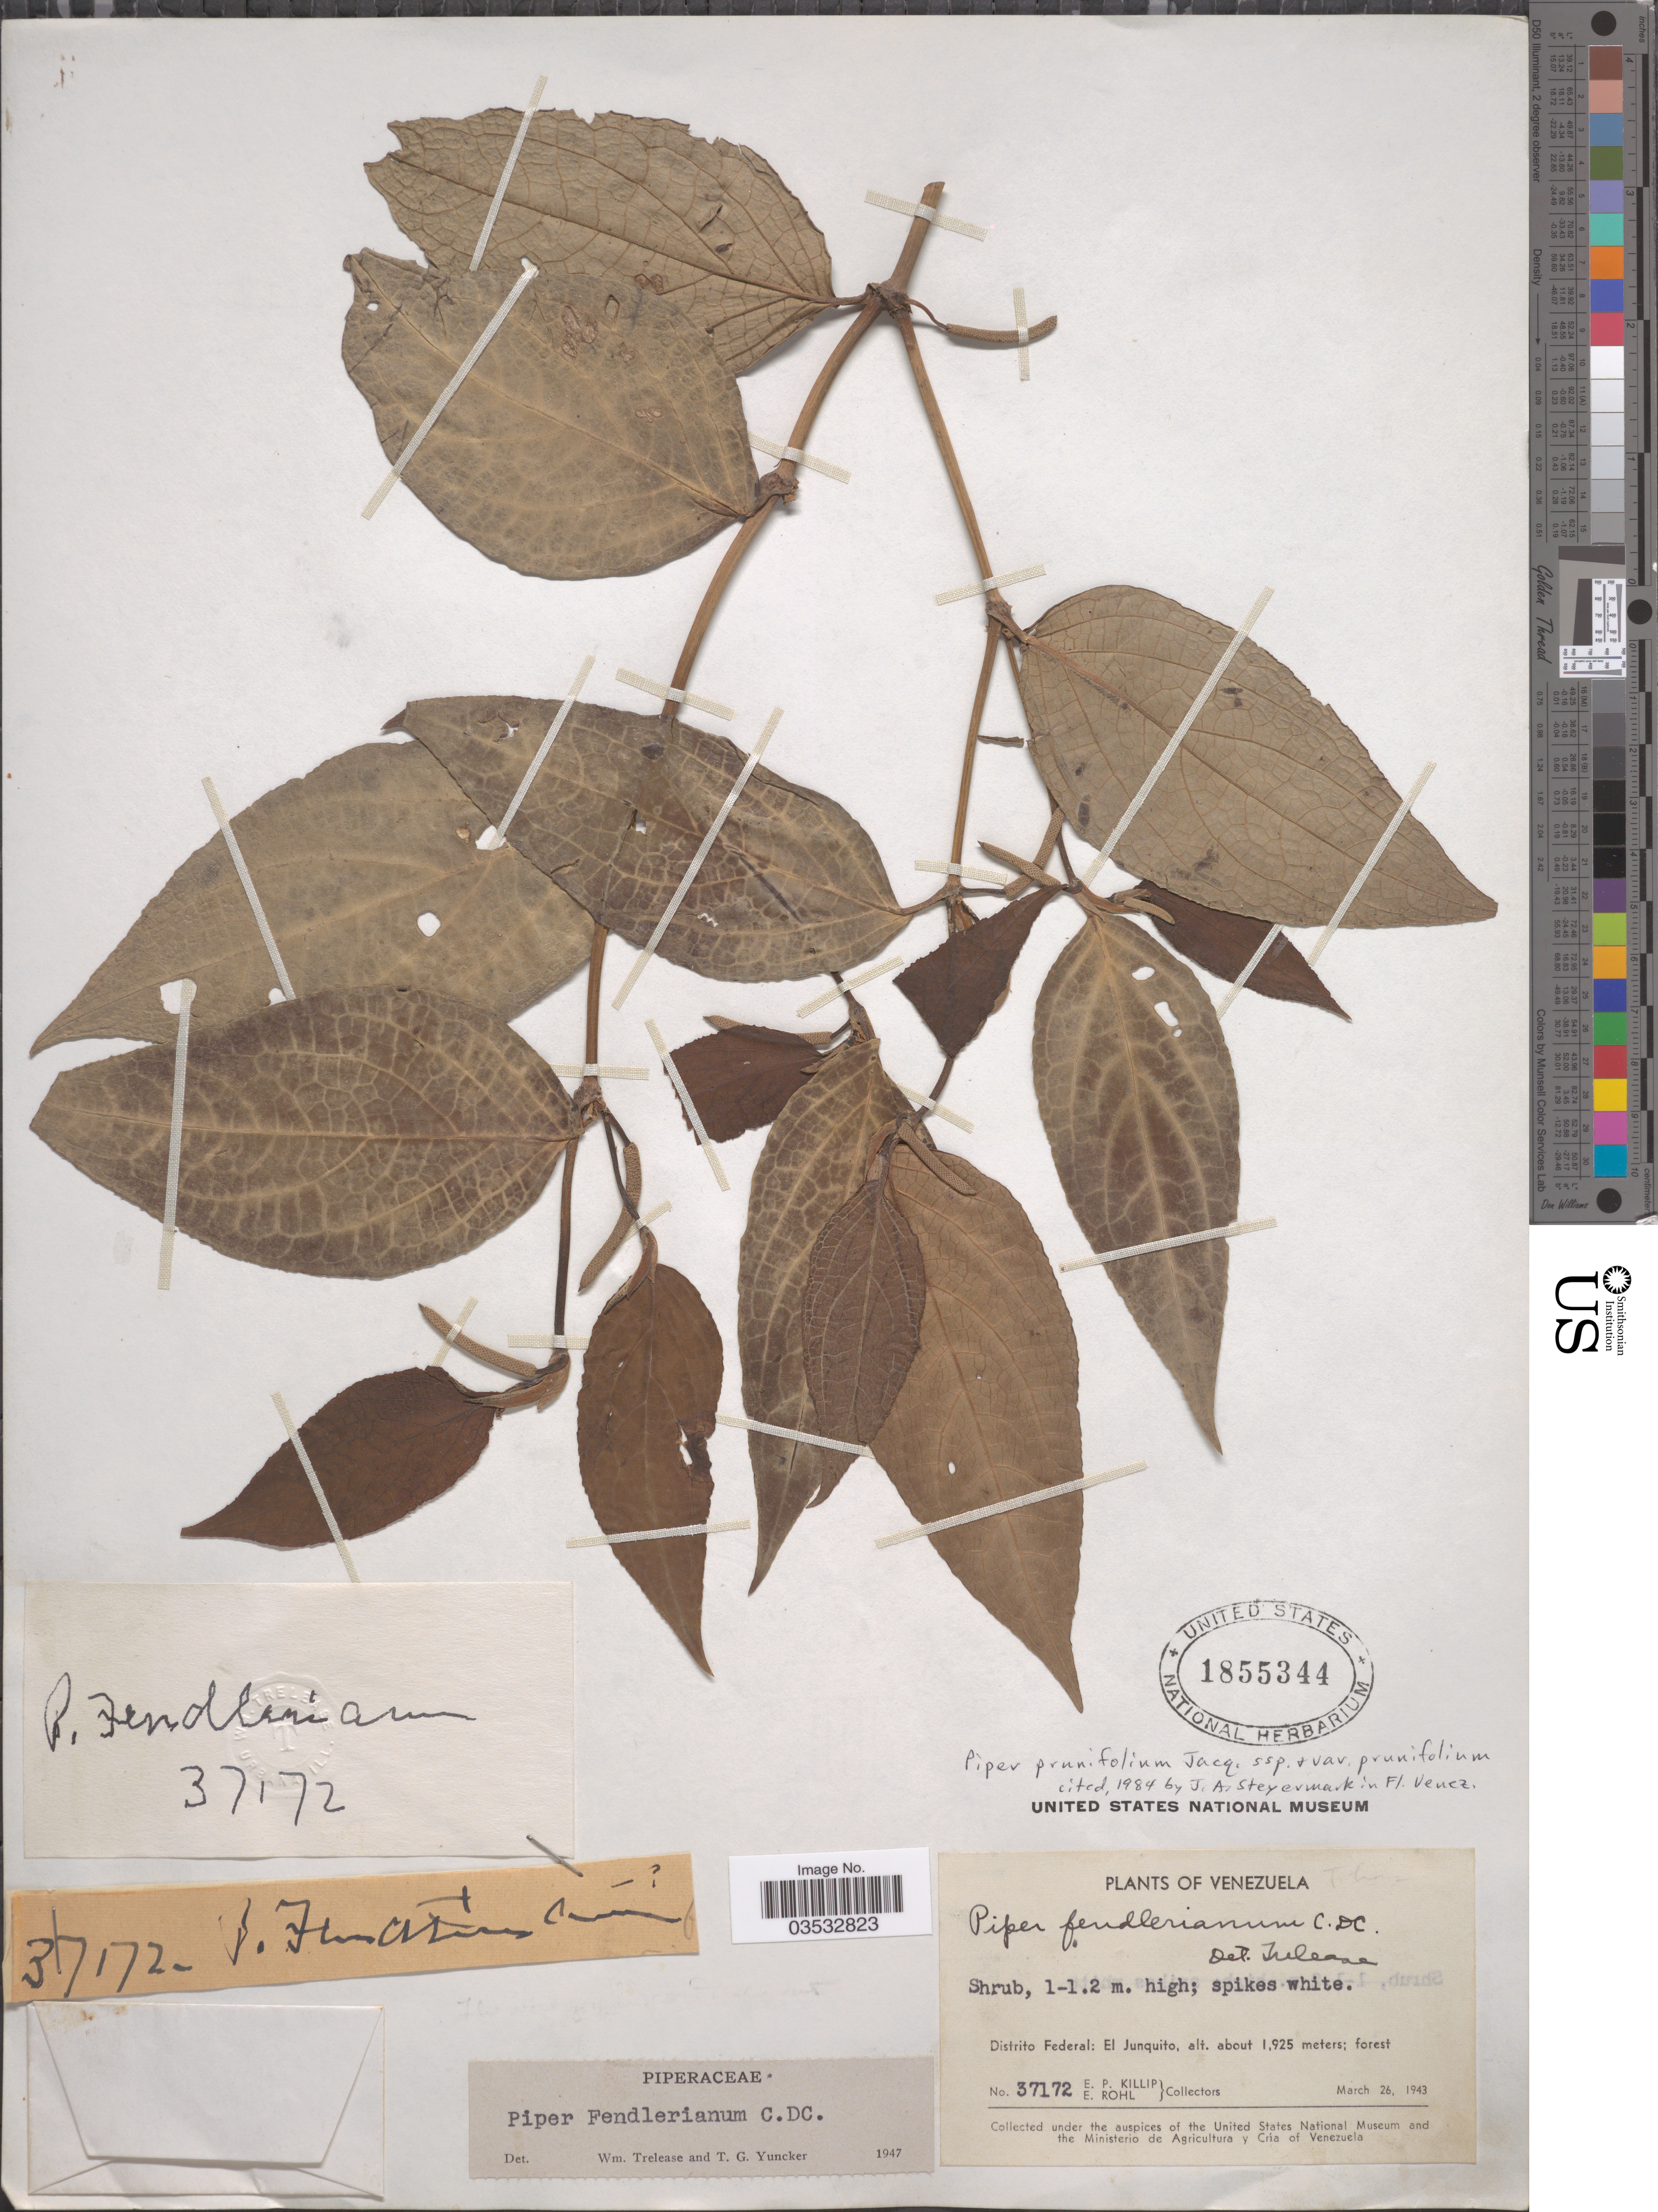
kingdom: Plantae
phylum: Tracheophyta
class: Magnoliopsida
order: Piperales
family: Piperaceae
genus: Piper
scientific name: Piper prunifolium var. prunifolium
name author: Jacq.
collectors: E. P. Killip & E. Röhl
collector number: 37172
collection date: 1942-03-26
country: Venezuela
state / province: Distrito Federal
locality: El Junquito.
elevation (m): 1925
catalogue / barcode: US 1855344